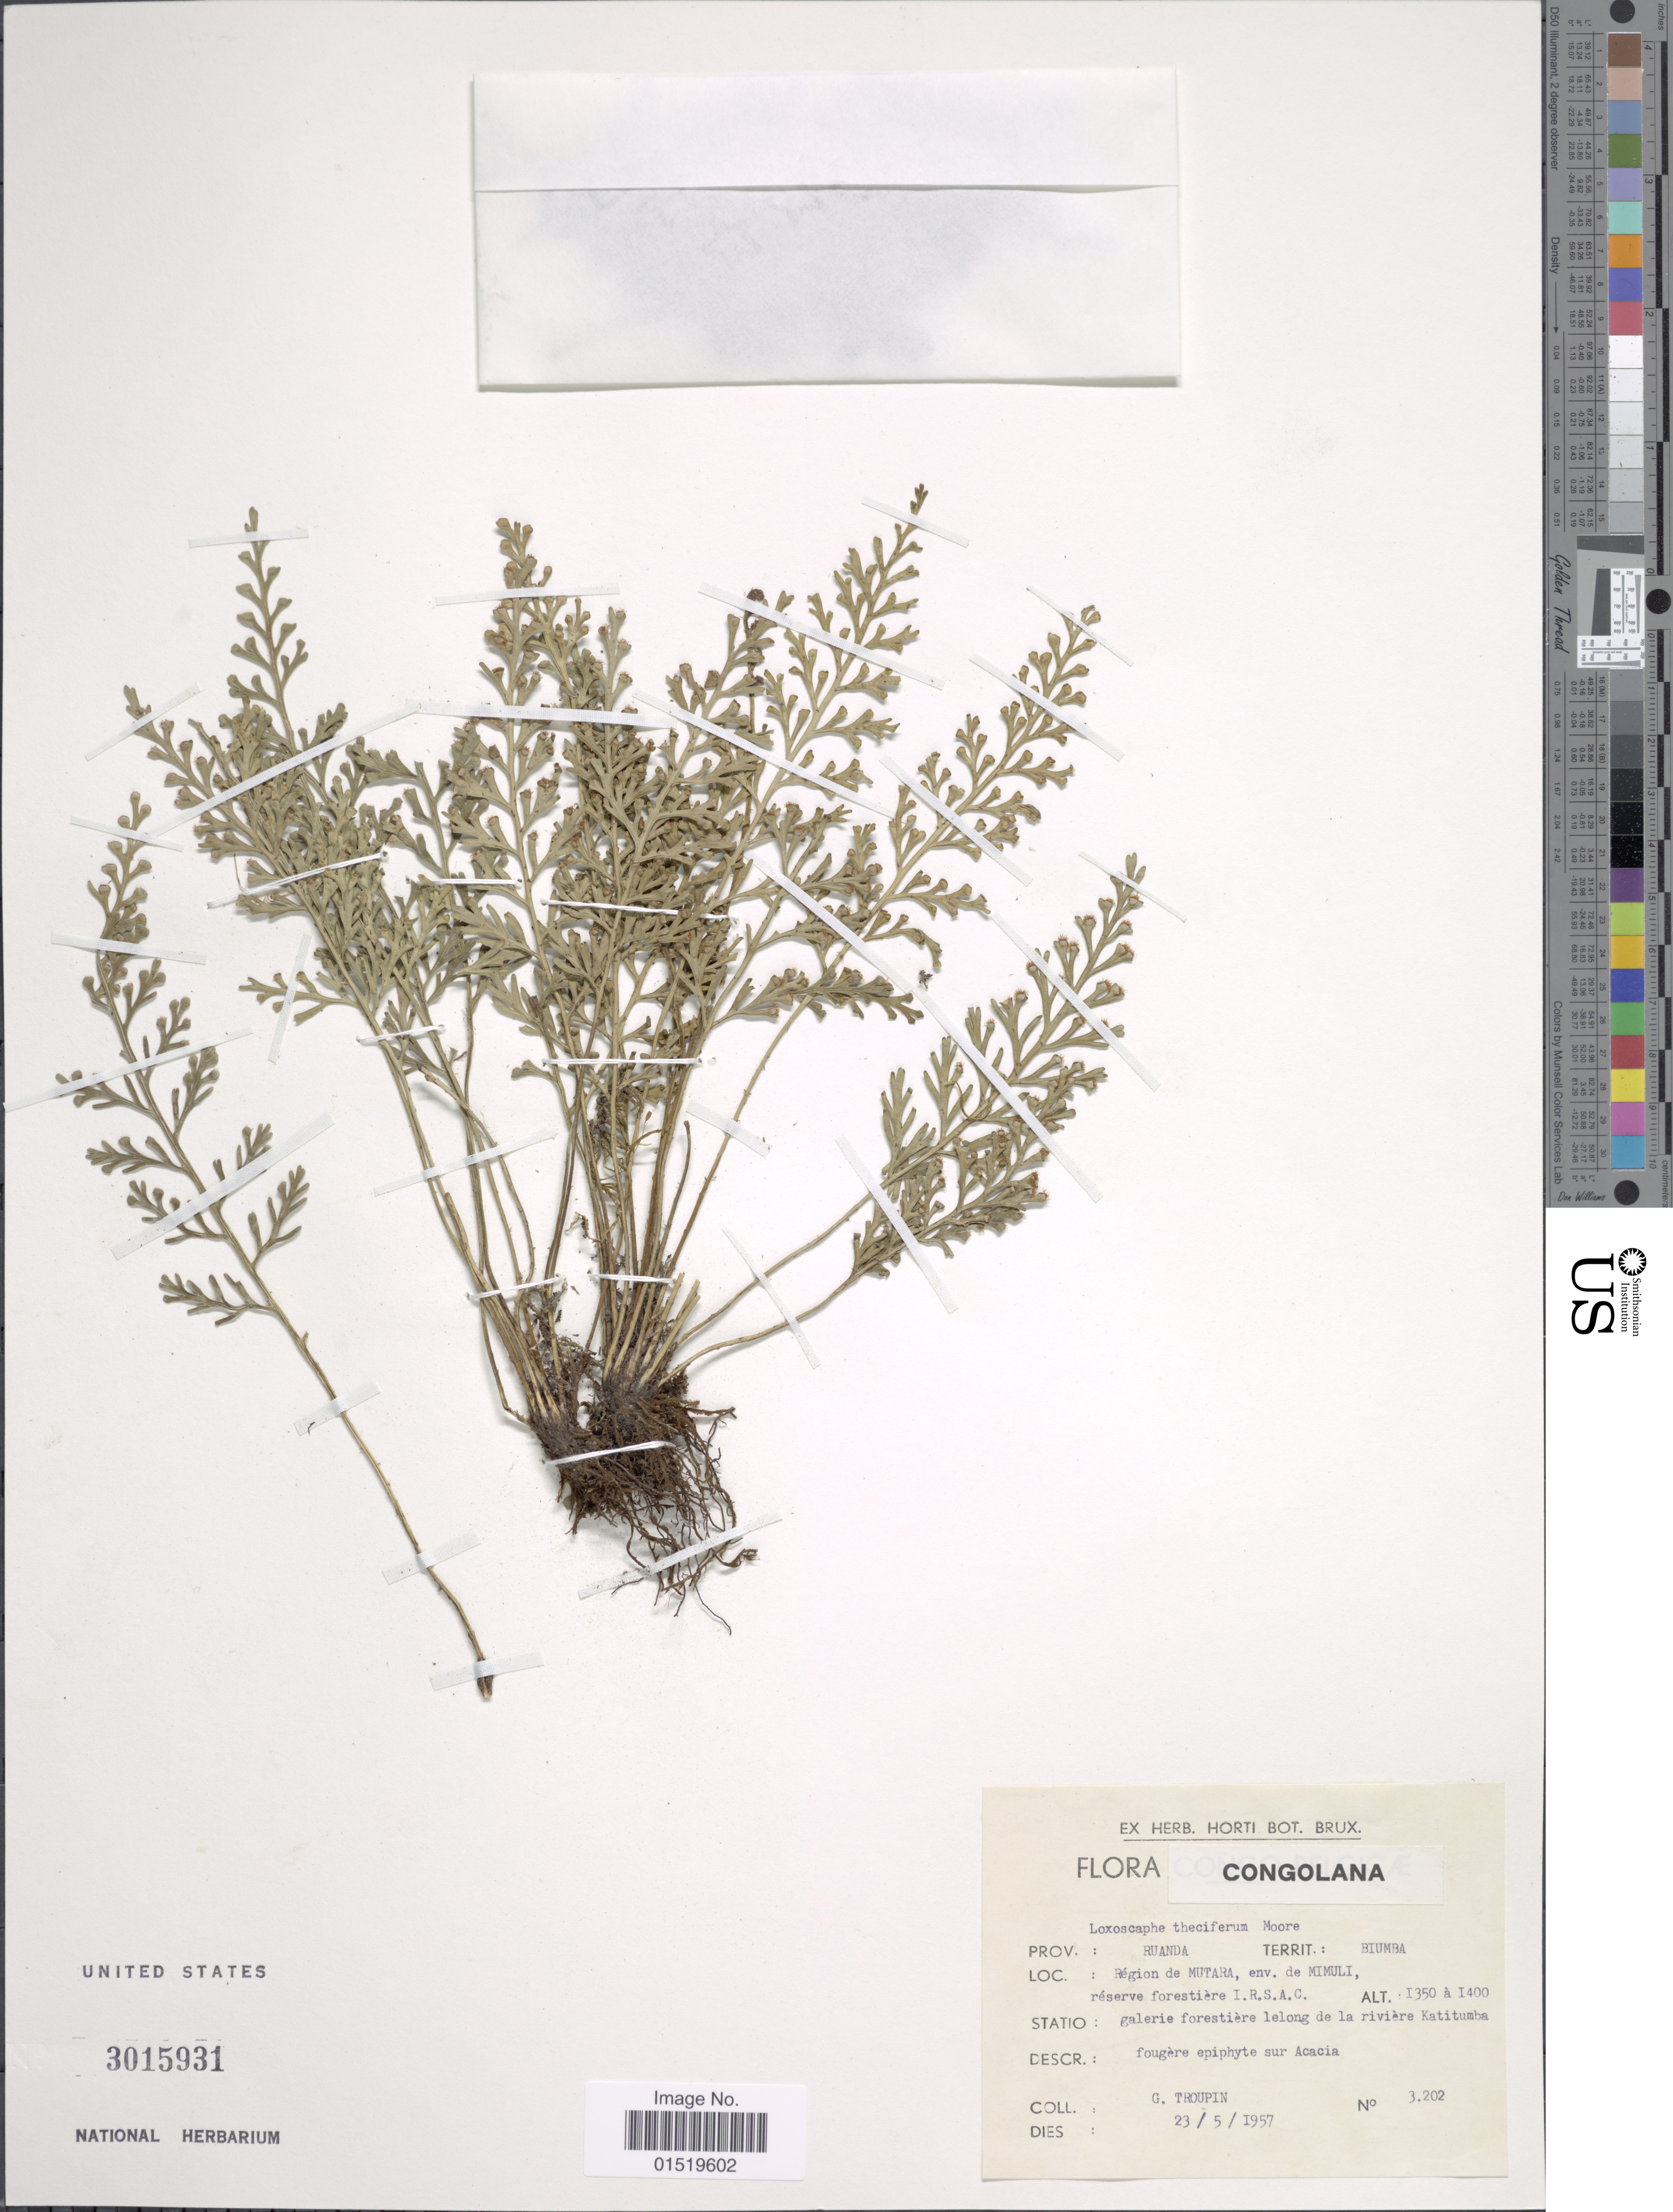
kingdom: Plantae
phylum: Tracheophyta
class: Polypodiopsida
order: Polypodiales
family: Aspleniaceae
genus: Asplenium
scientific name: Asplenium theciferum var. concinnum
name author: (Schrad.) Schelpe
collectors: G. Troupin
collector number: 3202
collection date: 1957-05-23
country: Rwanda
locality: Congolana, Prov. Ruanda, Territ: Biumba, Région de Mutura, env de Kimuli, réserve forestière I.R.S.A.C.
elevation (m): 1350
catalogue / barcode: US 3015931